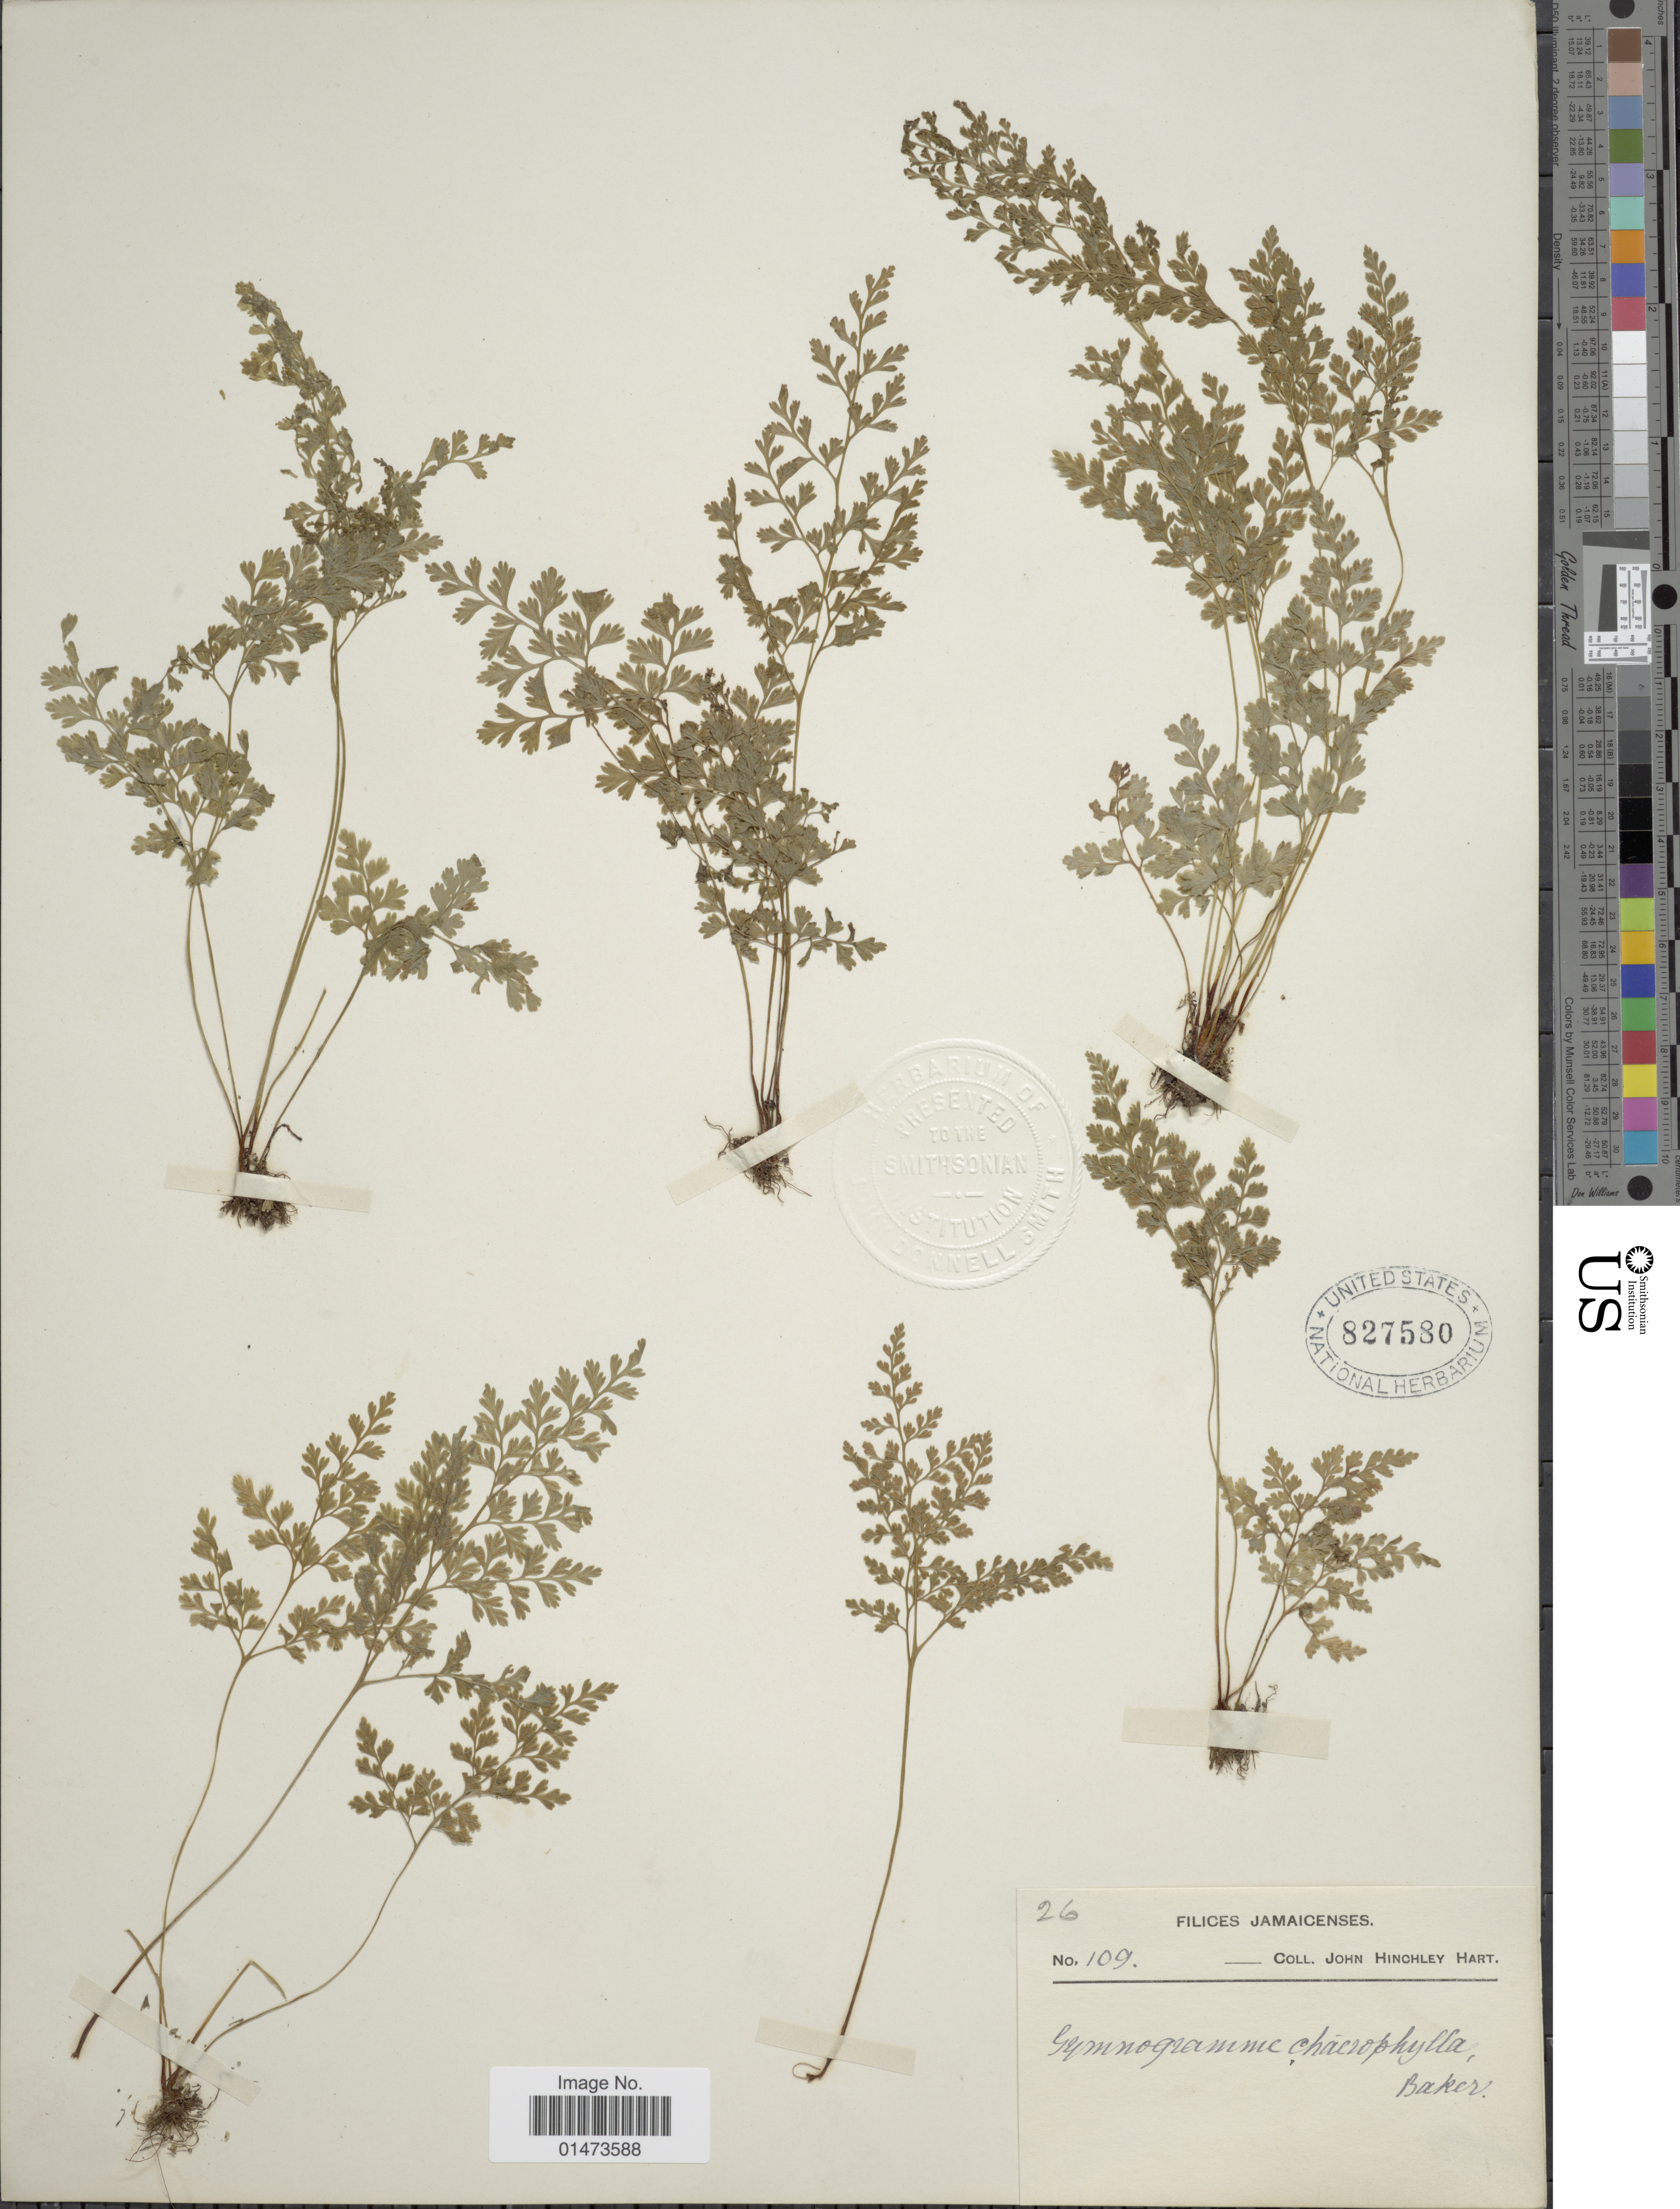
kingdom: Plantae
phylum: Tracheophyta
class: Polypodiopsida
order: Polypodiales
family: Pteridaceae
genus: Anogramma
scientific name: Anogramma chaerophylla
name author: (Desv.) Link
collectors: J. H. Hart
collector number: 109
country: Jamaica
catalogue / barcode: US 827580